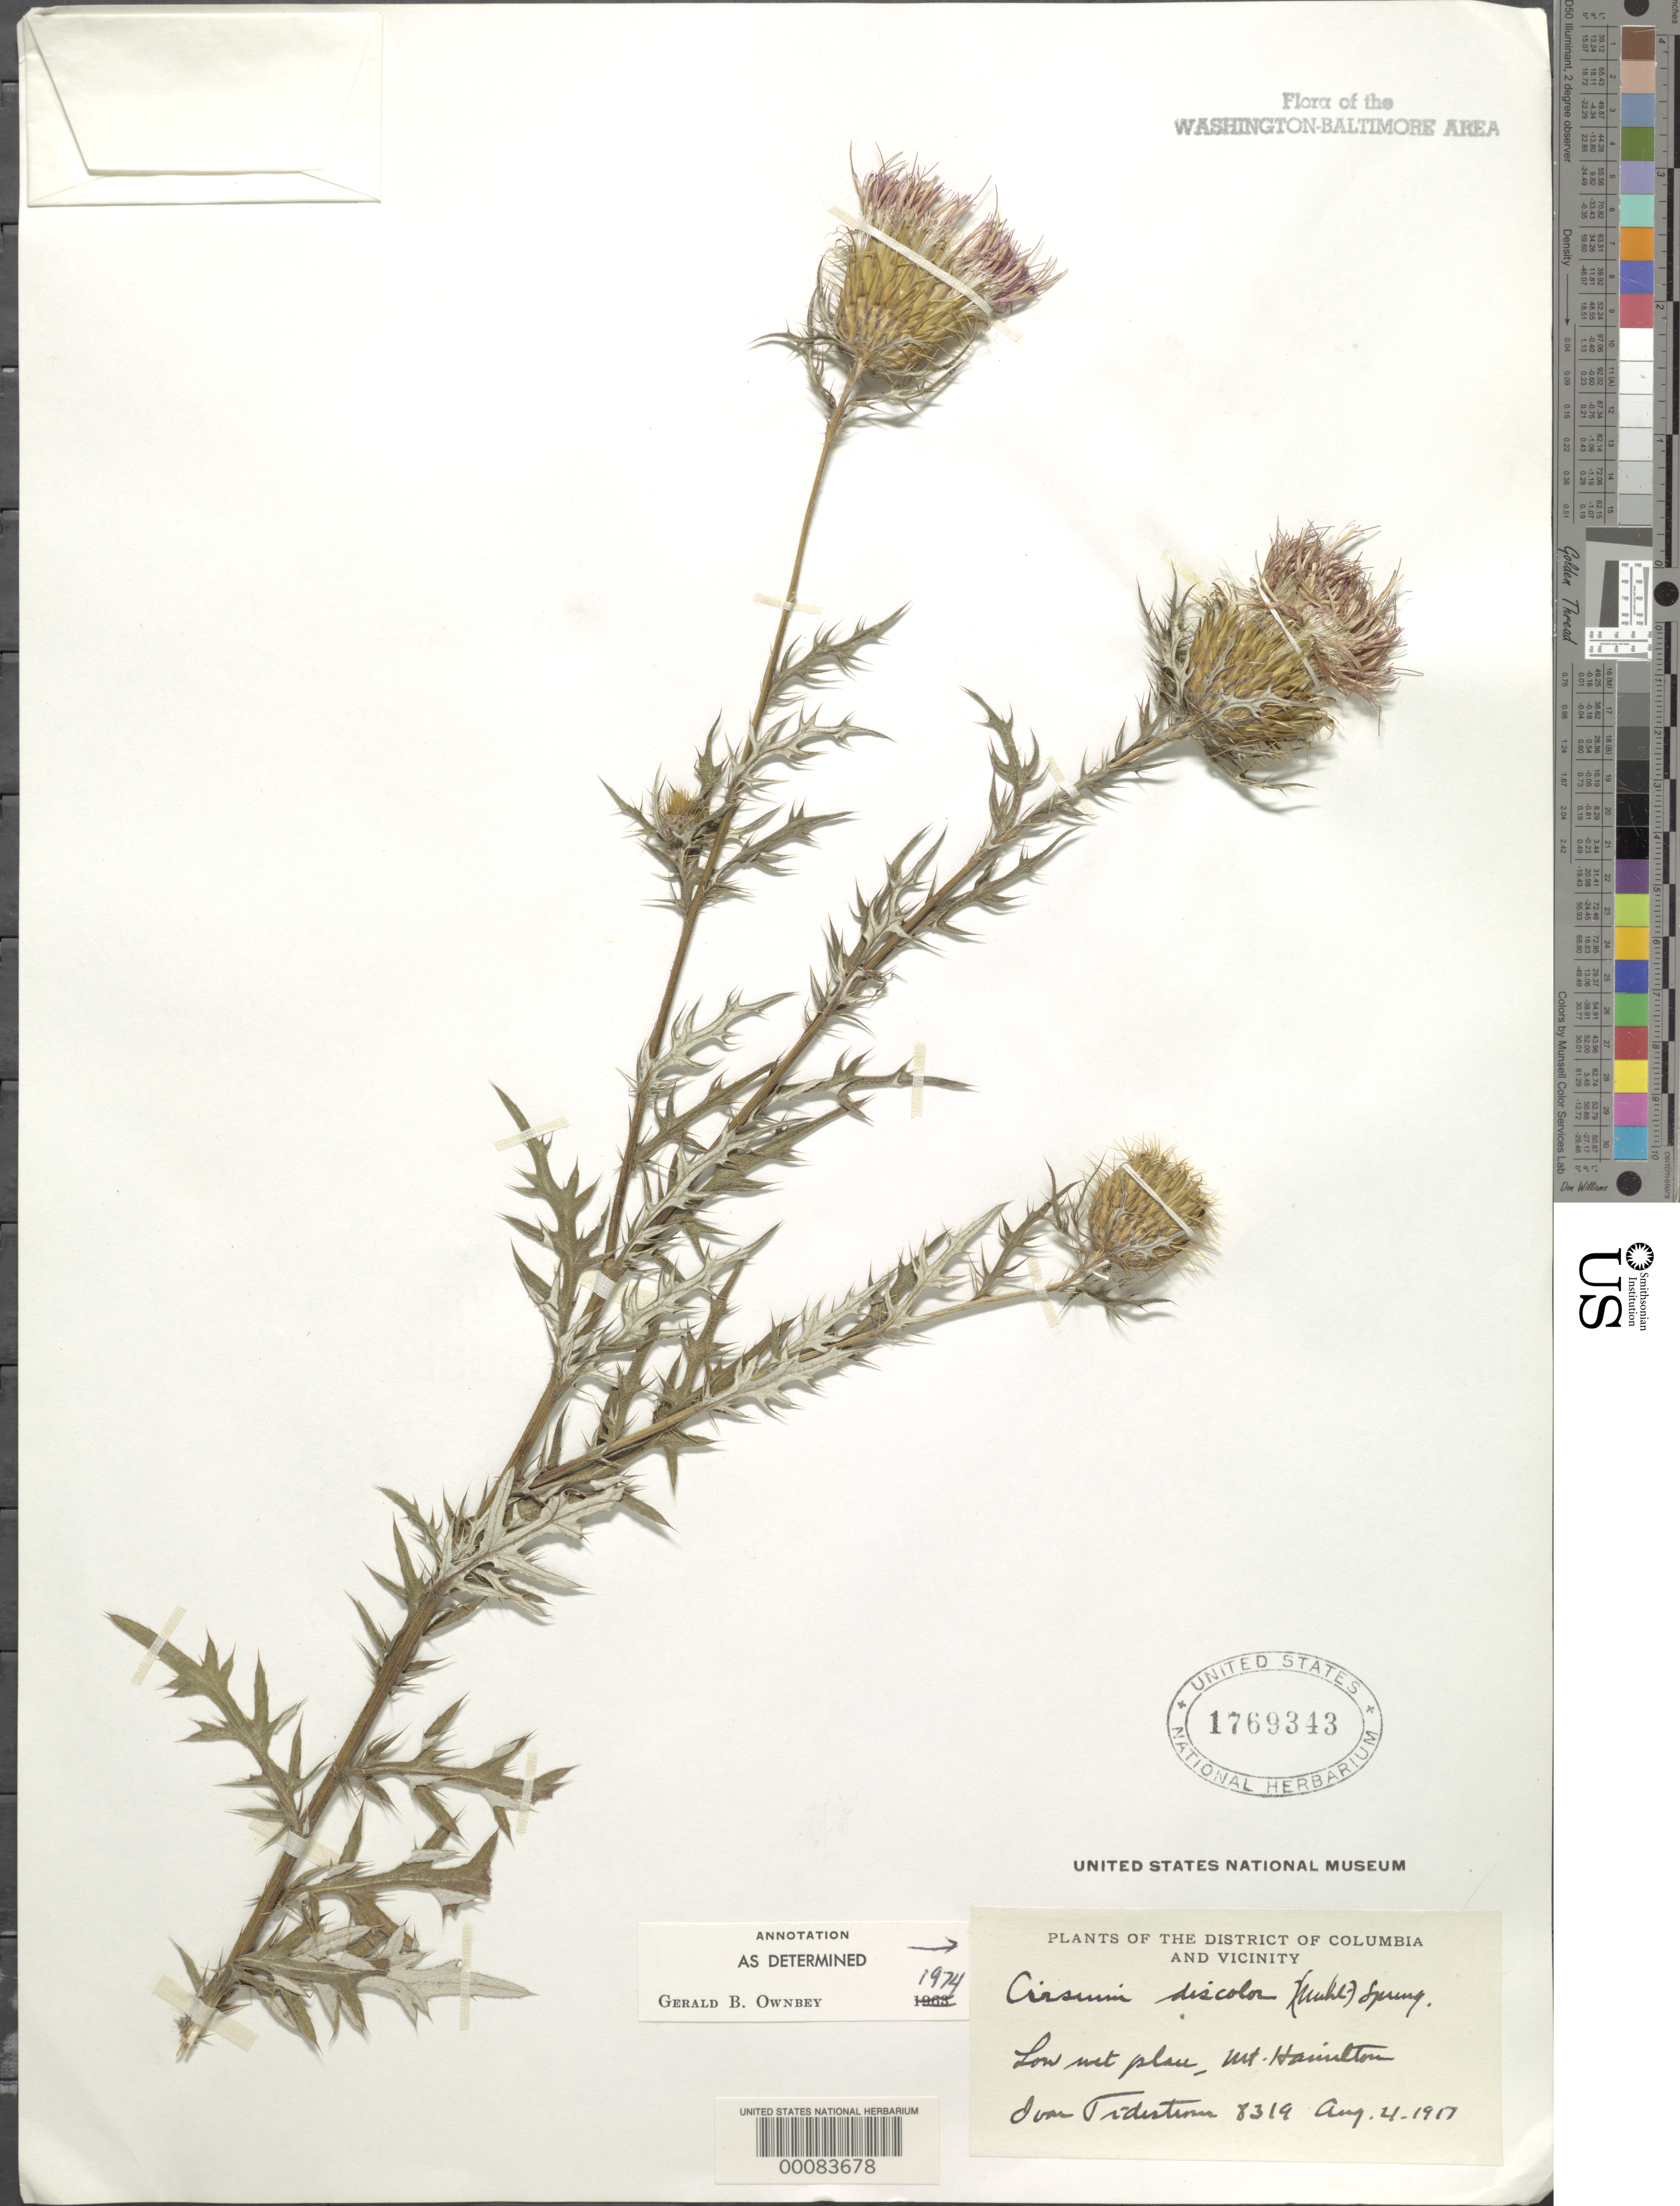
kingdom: Plantae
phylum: Tracheophyta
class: Magnoliopsida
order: Asterales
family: Asteraceae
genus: Cirsium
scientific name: Cirsium discolor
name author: (Muhl. ex Willd.) Spreng.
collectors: I. F. Tidestrom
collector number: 8319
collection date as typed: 04 Aug 1917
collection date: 1917-08-04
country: United States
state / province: District of Columbia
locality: Mount Hamilton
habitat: Low wet place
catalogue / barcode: US 1769343